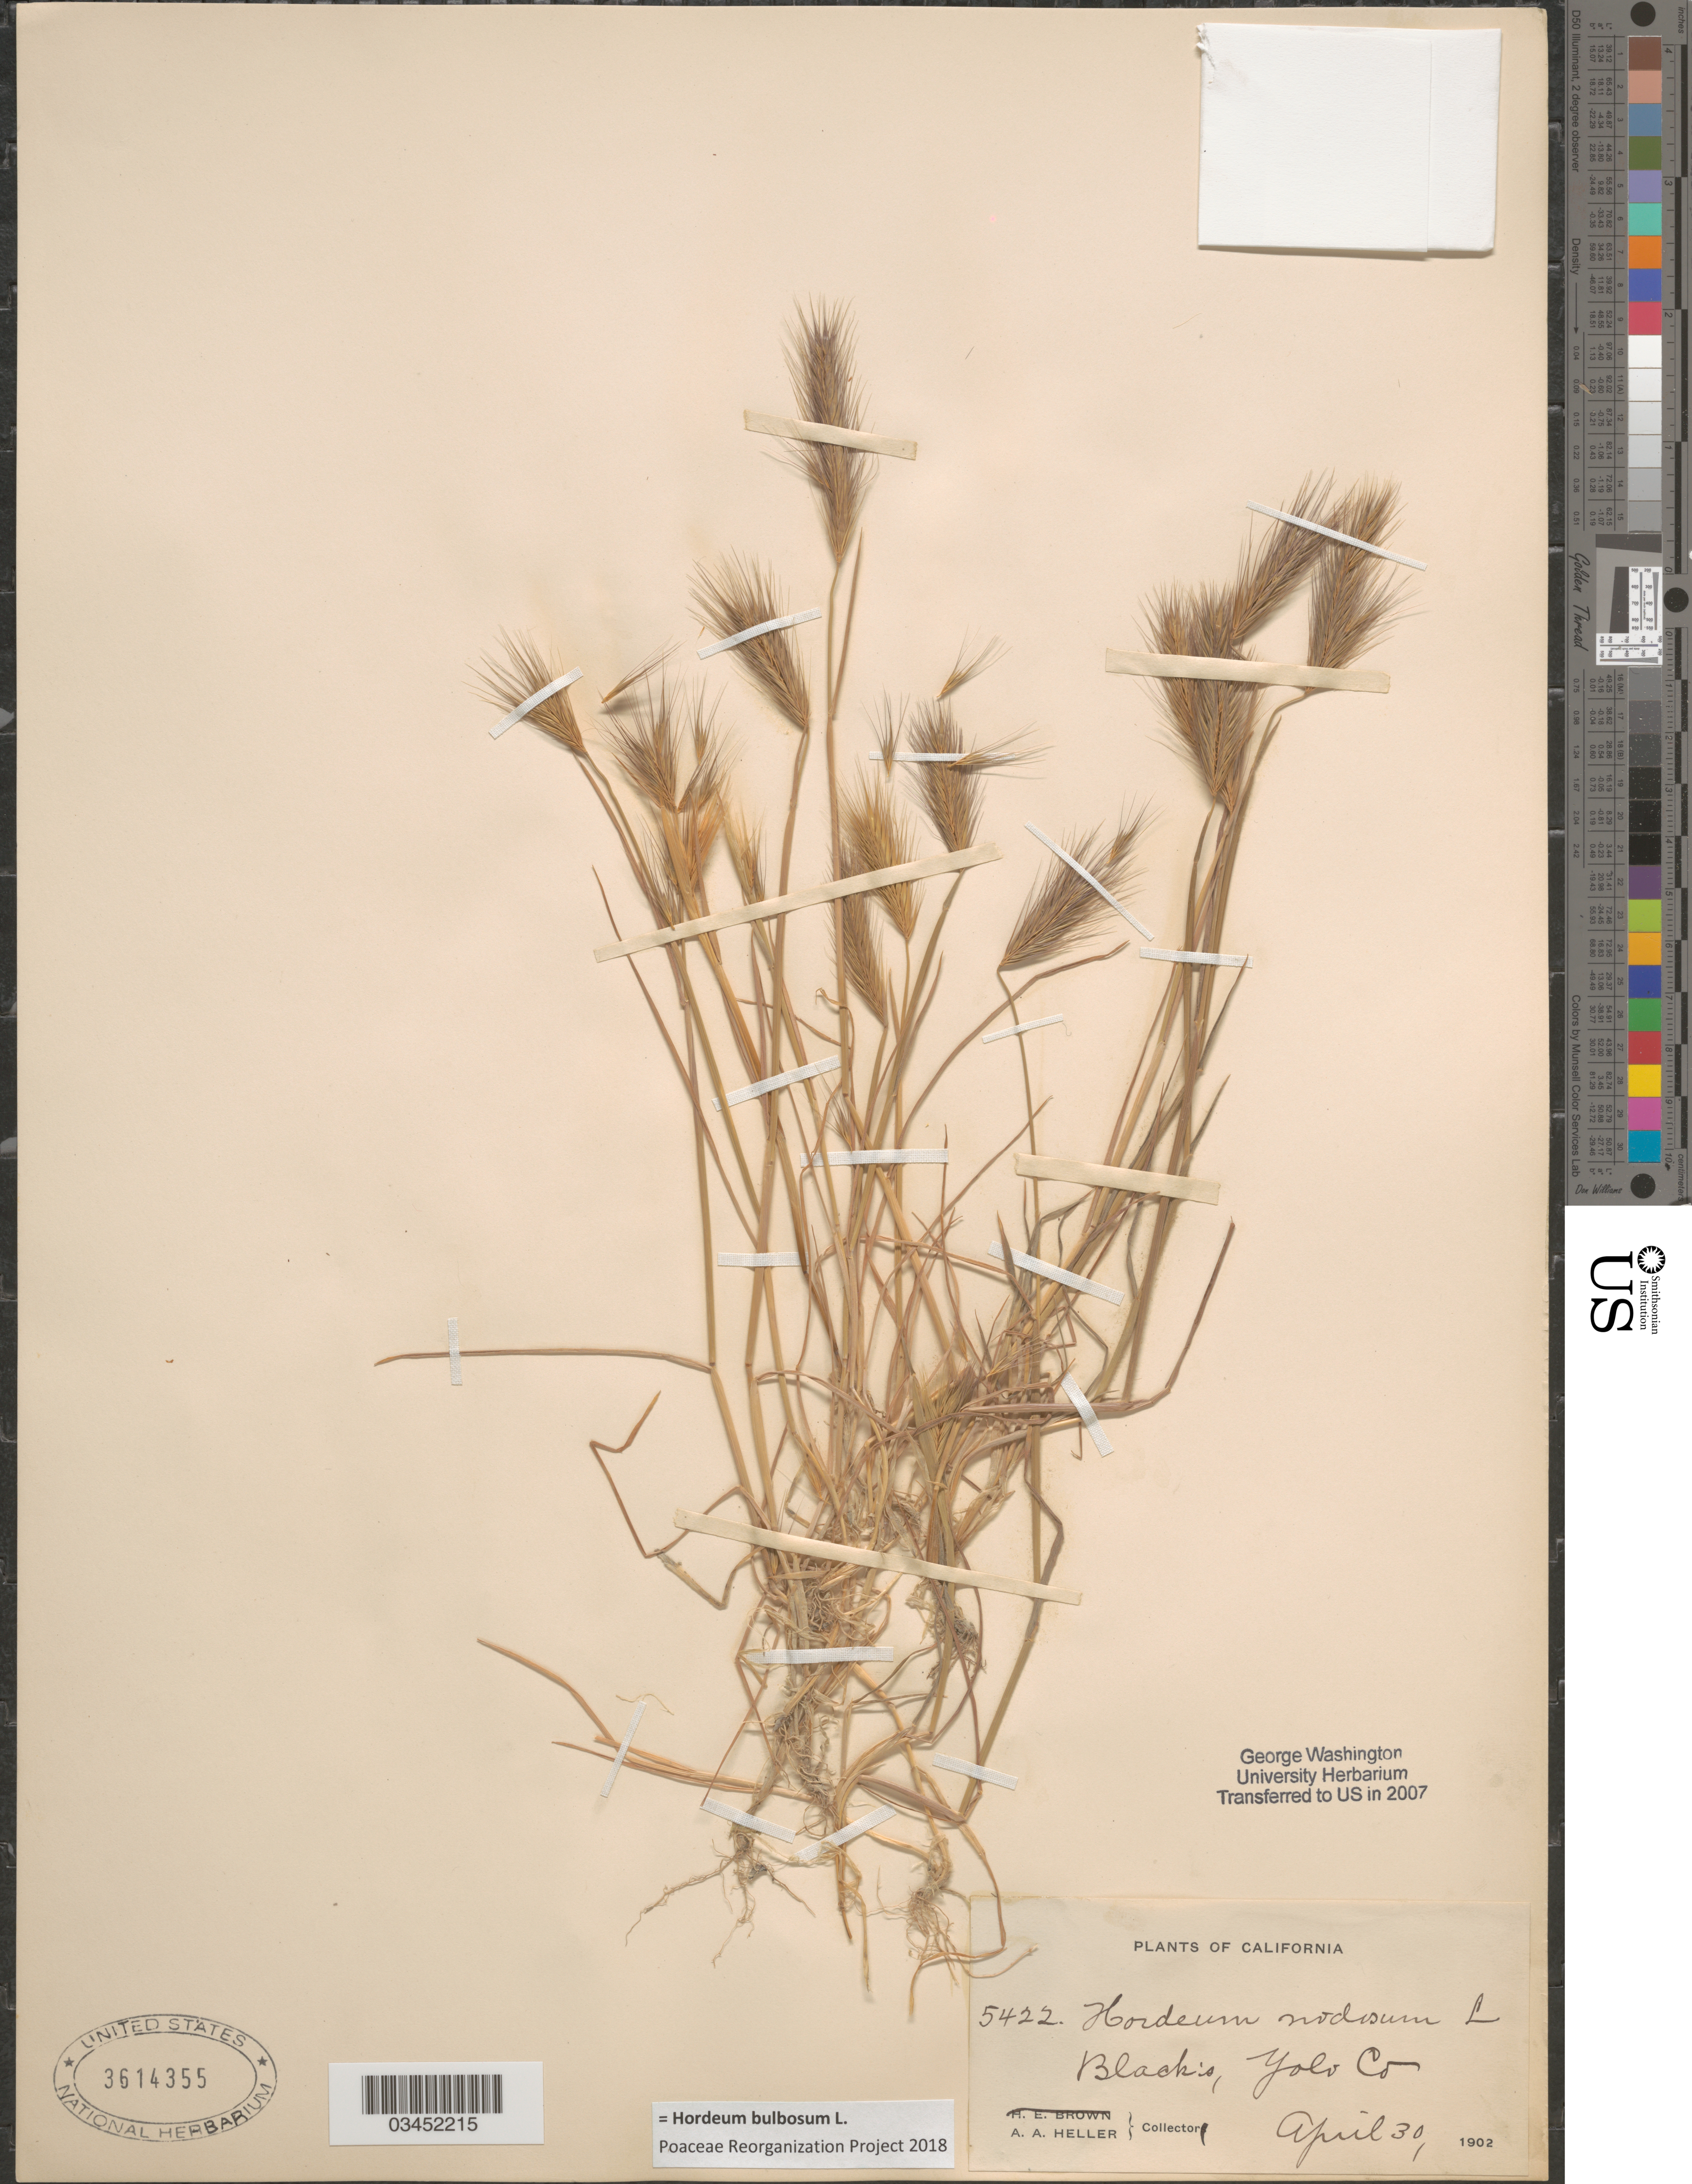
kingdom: Plantae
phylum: Tracheophyta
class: Liliopsida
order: Poales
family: Poaceae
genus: Hordeum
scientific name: Hordeum bulbosum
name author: L.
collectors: A. A. Heller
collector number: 5422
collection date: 1902-04-30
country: United States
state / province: California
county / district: Yolo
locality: Black's, Yolo Co.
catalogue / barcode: US 3614355